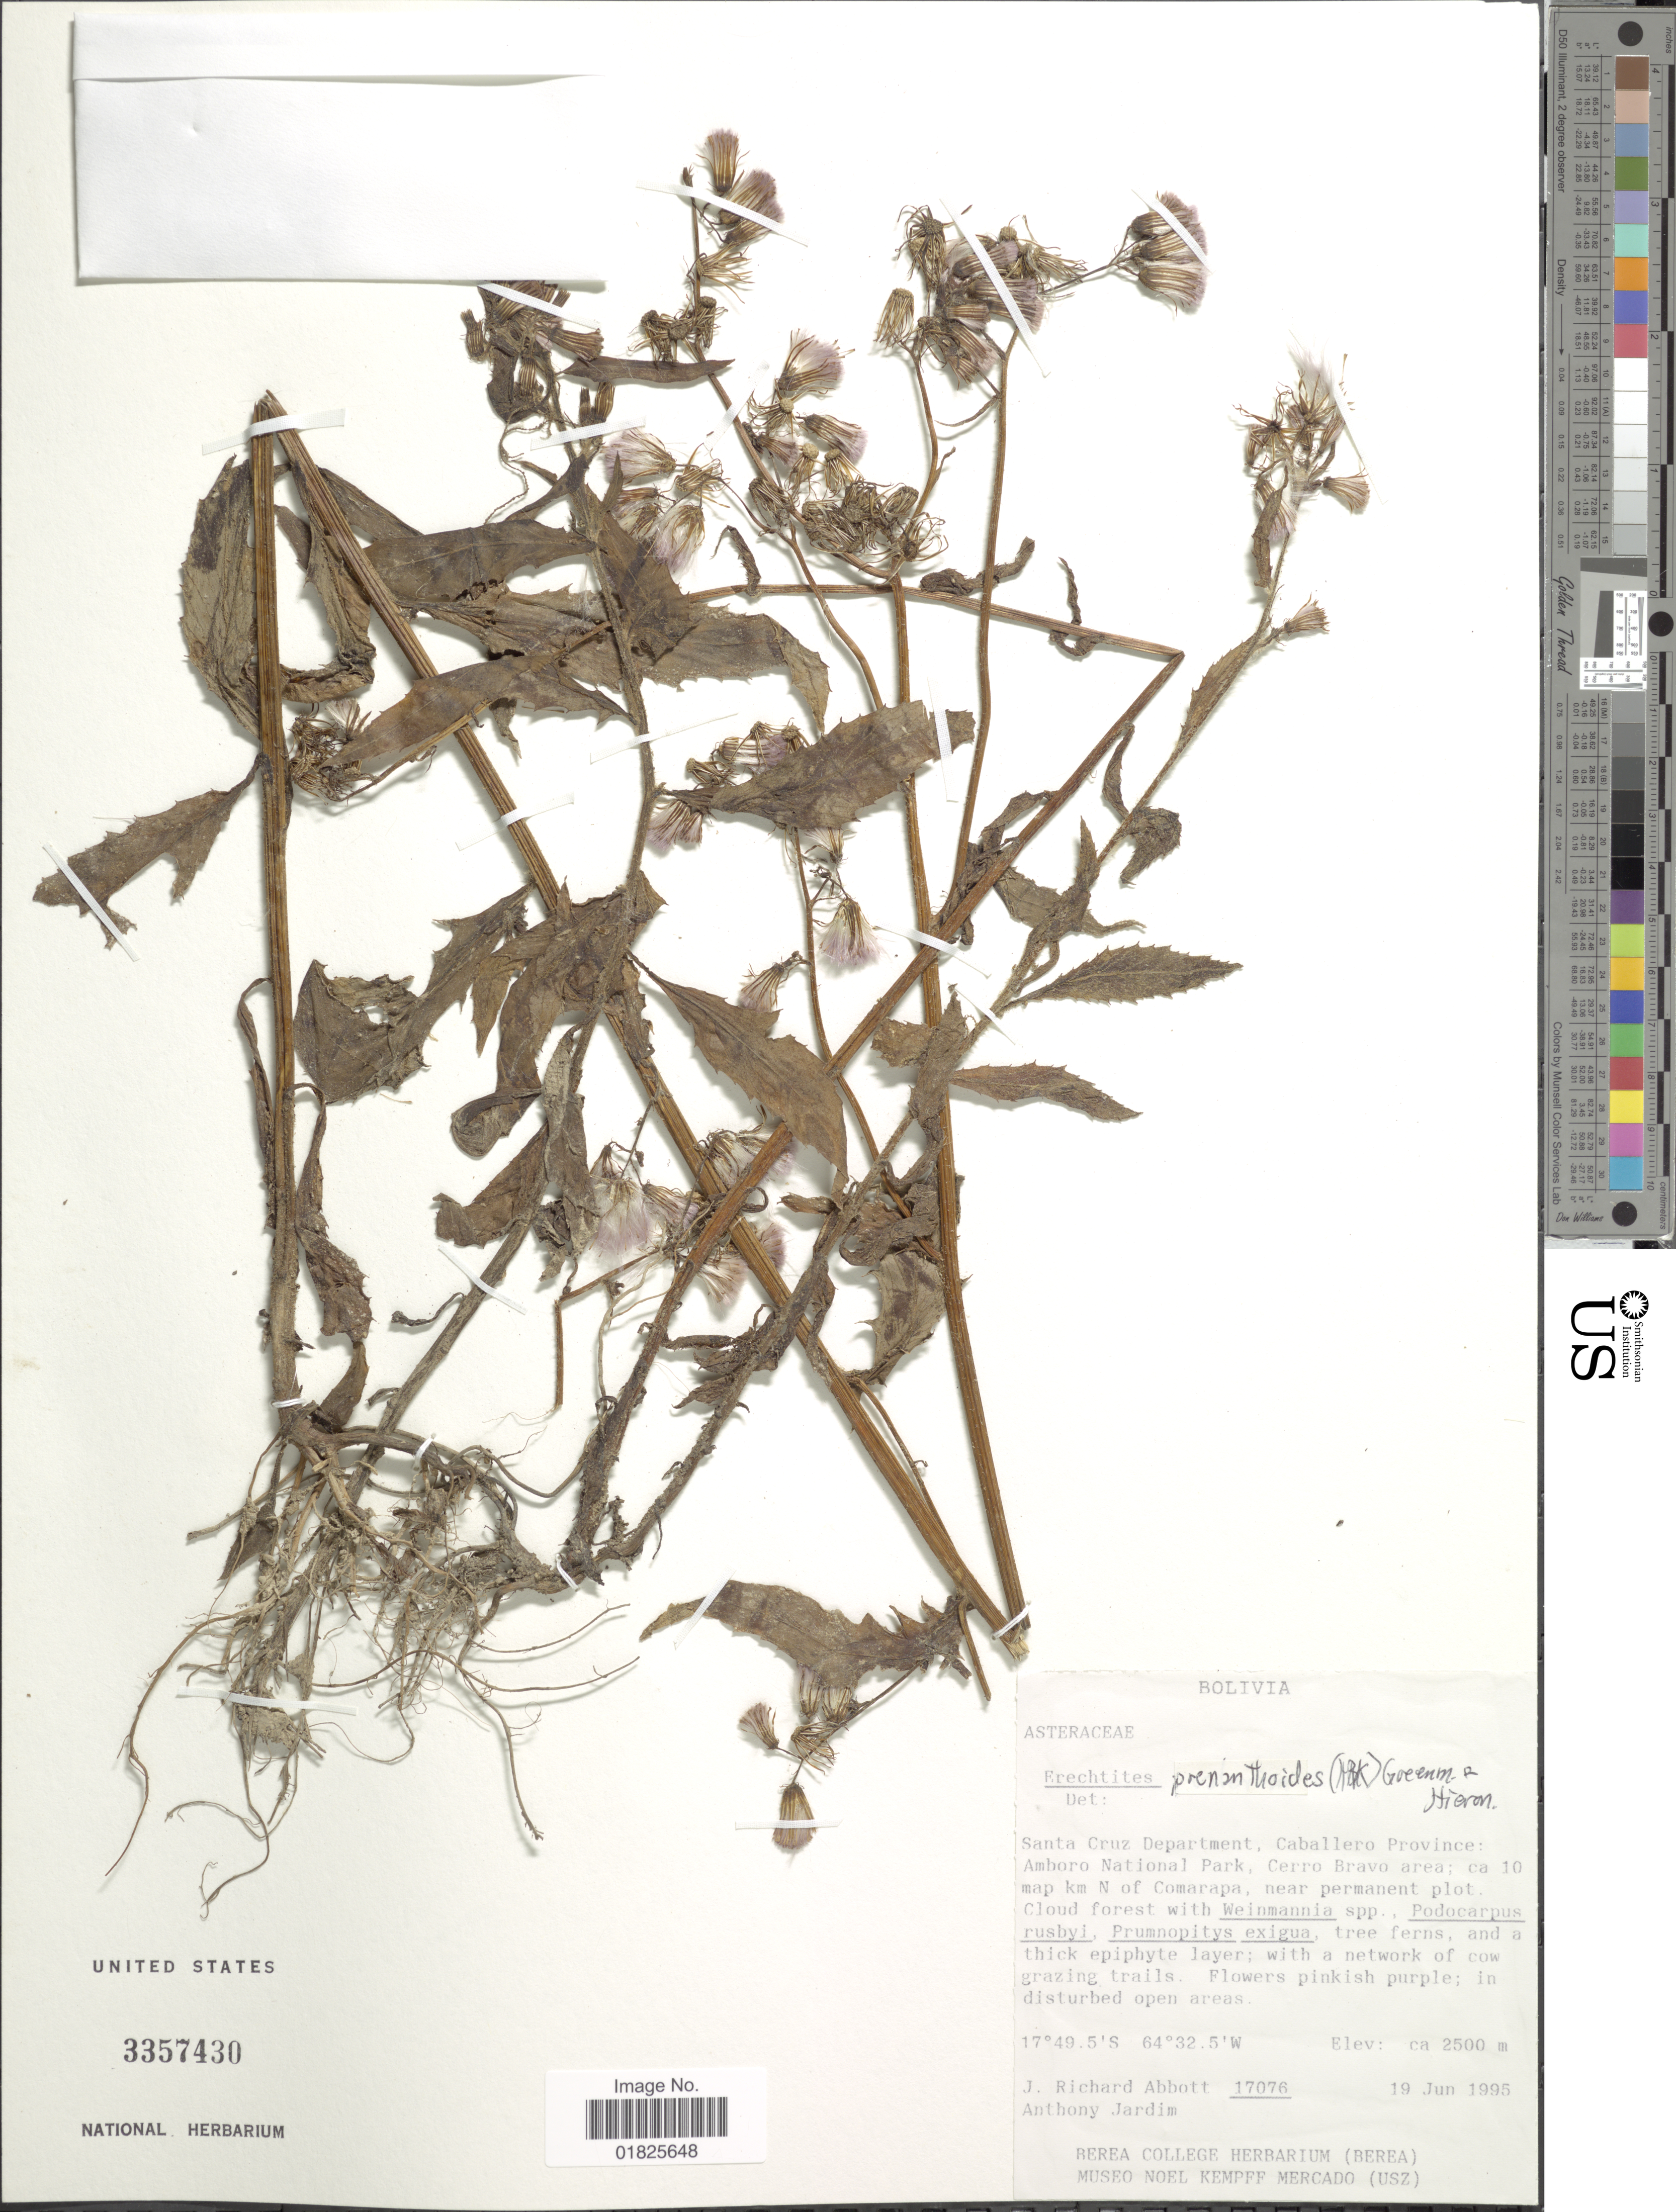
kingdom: Plantae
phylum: Tracheophyta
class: Magnoliopsida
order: Asterales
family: Asteraceae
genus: Erechtites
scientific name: Erechtites prenanthoides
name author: Hook. f.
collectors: J. R. Abbott & A. Jardim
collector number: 17076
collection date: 1995-06-19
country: Bolivia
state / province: Santa Cruz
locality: Caballero Province: Amboro National Park, Cerro Bravo Area; ca. 10 map km N of Comarapa, near permanent plot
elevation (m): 2500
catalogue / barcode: US 3357430